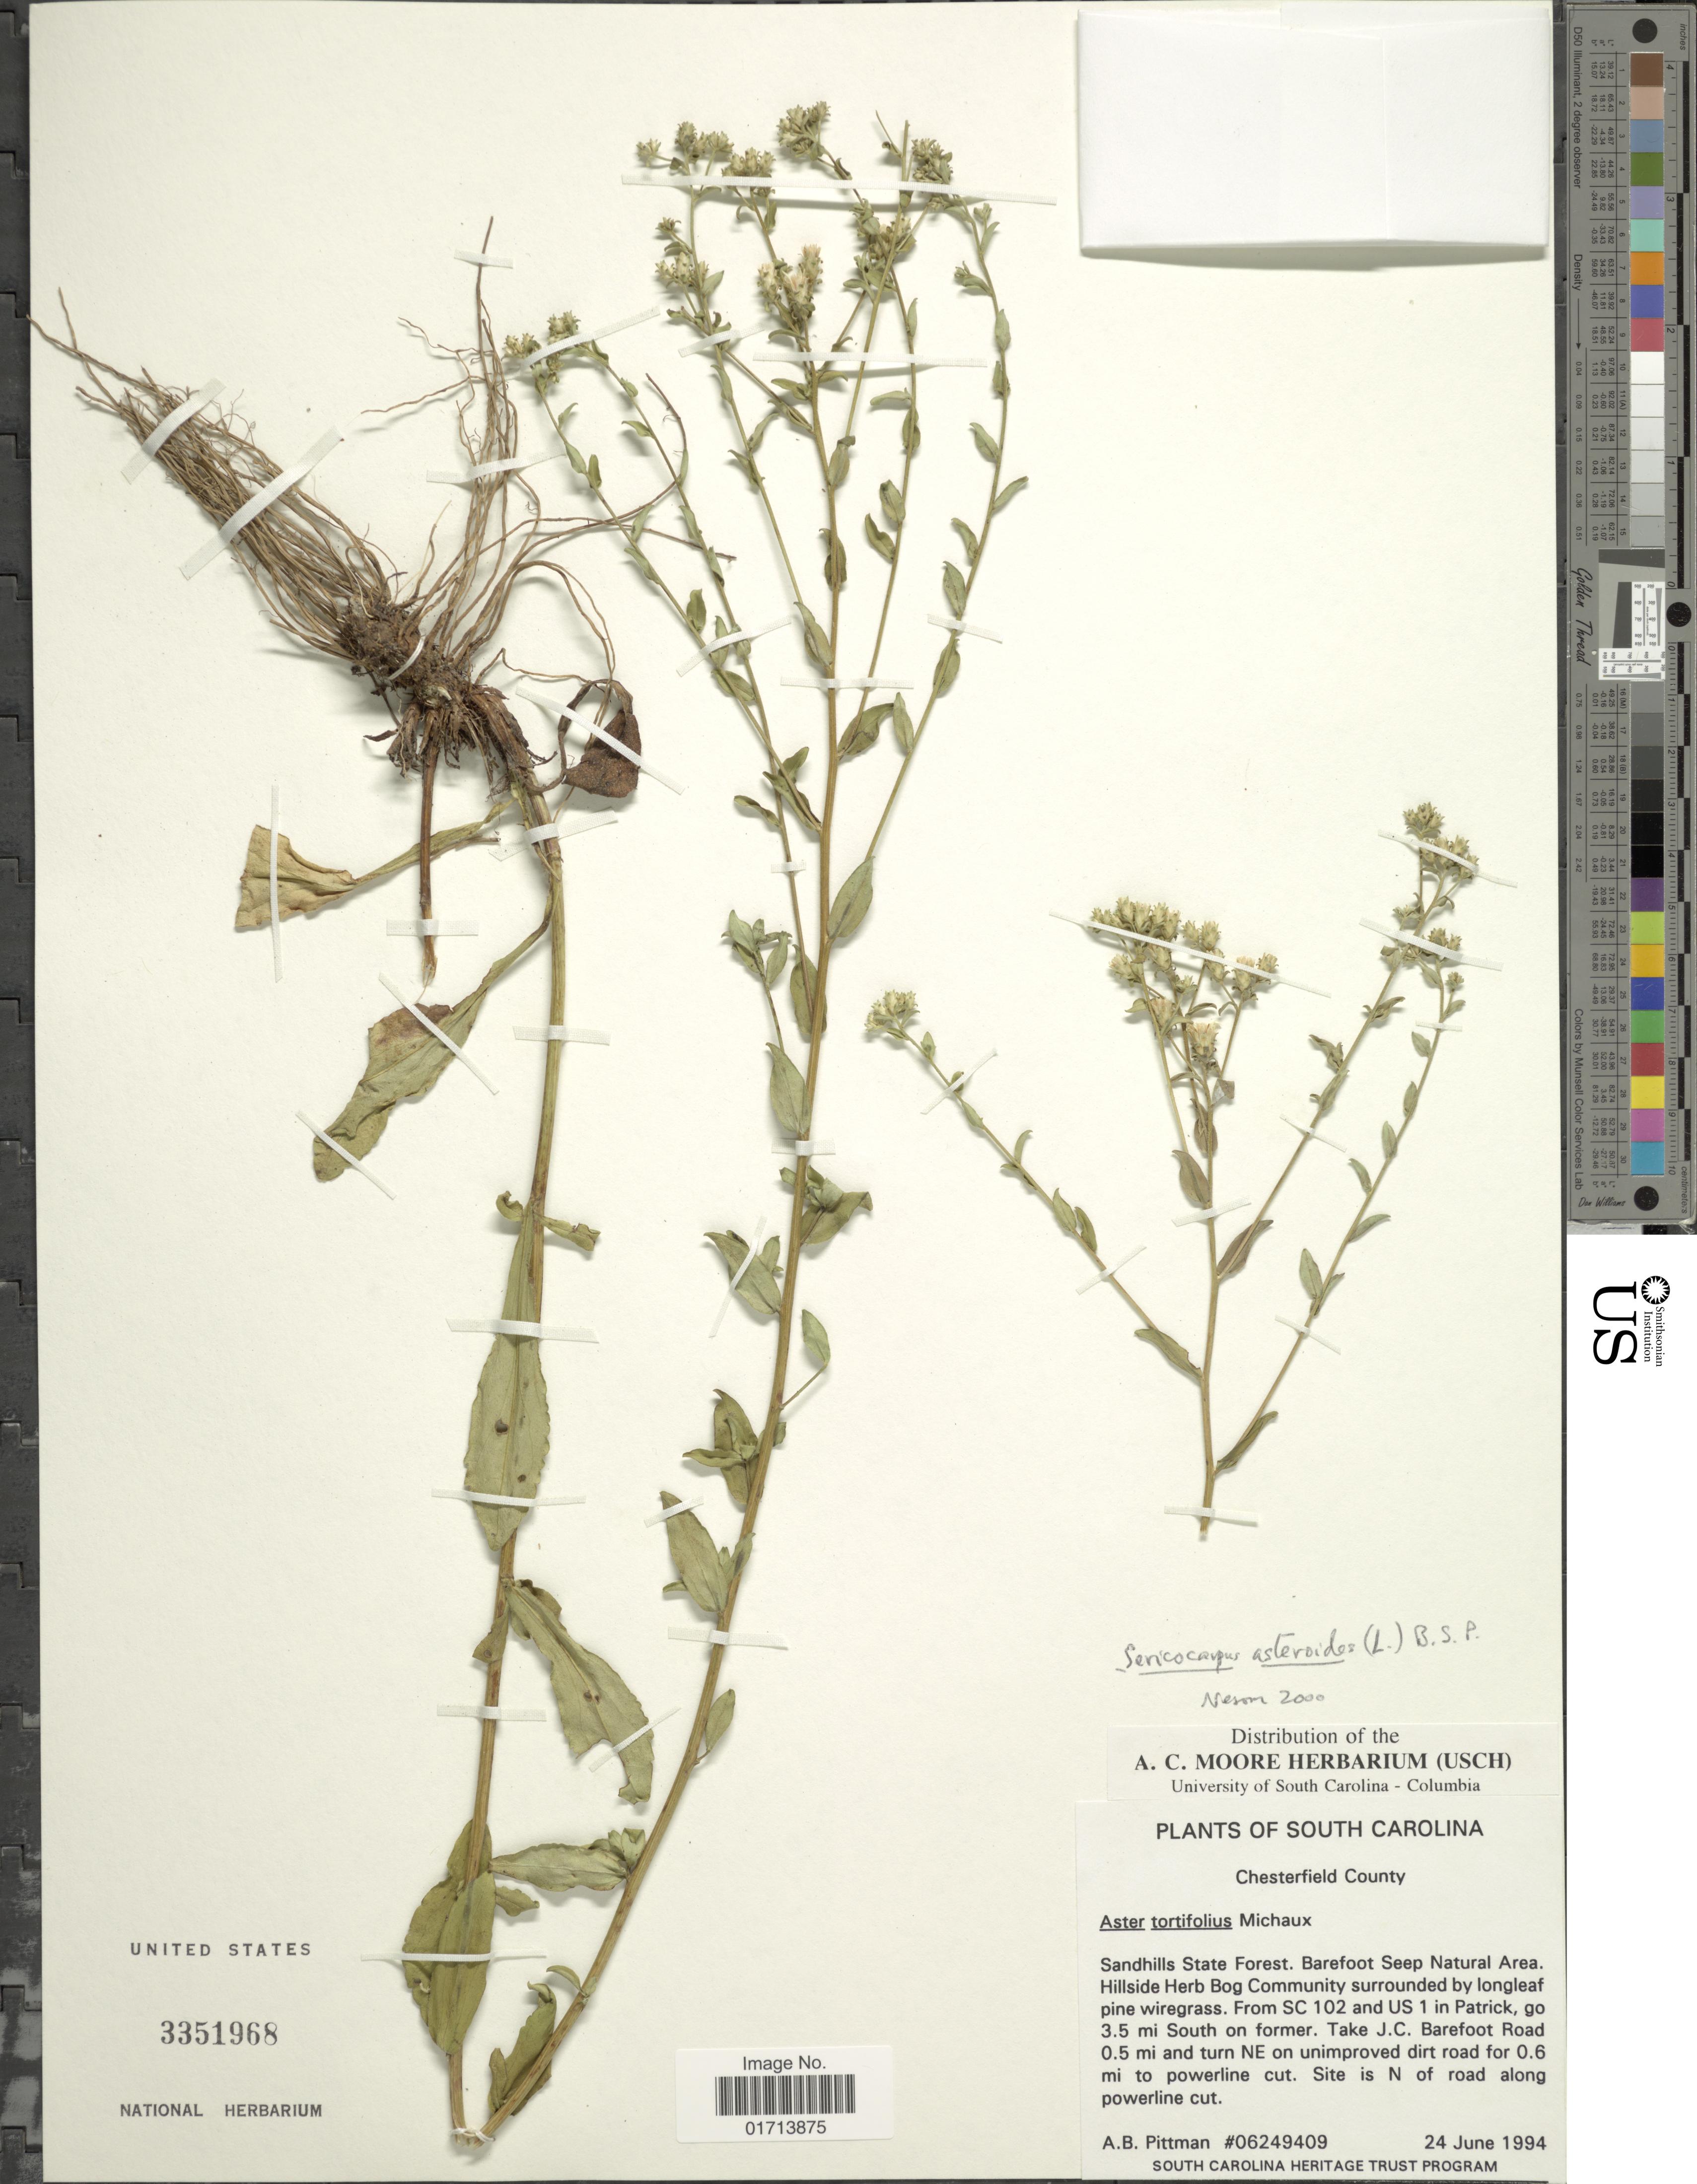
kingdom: Plantae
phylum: Tracheophyta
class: Magnoliopsida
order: Asterales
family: Asteraceae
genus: Sericocarpus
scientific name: Sericocarpus asteroides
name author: (L.) Britton, Stearns & Poggenb.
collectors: A. B. Pittman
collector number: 06249409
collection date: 1994-06-24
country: United States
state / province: South Carolina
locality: Chesterfield County, Sandhills State Forest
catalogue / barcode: US 3351968